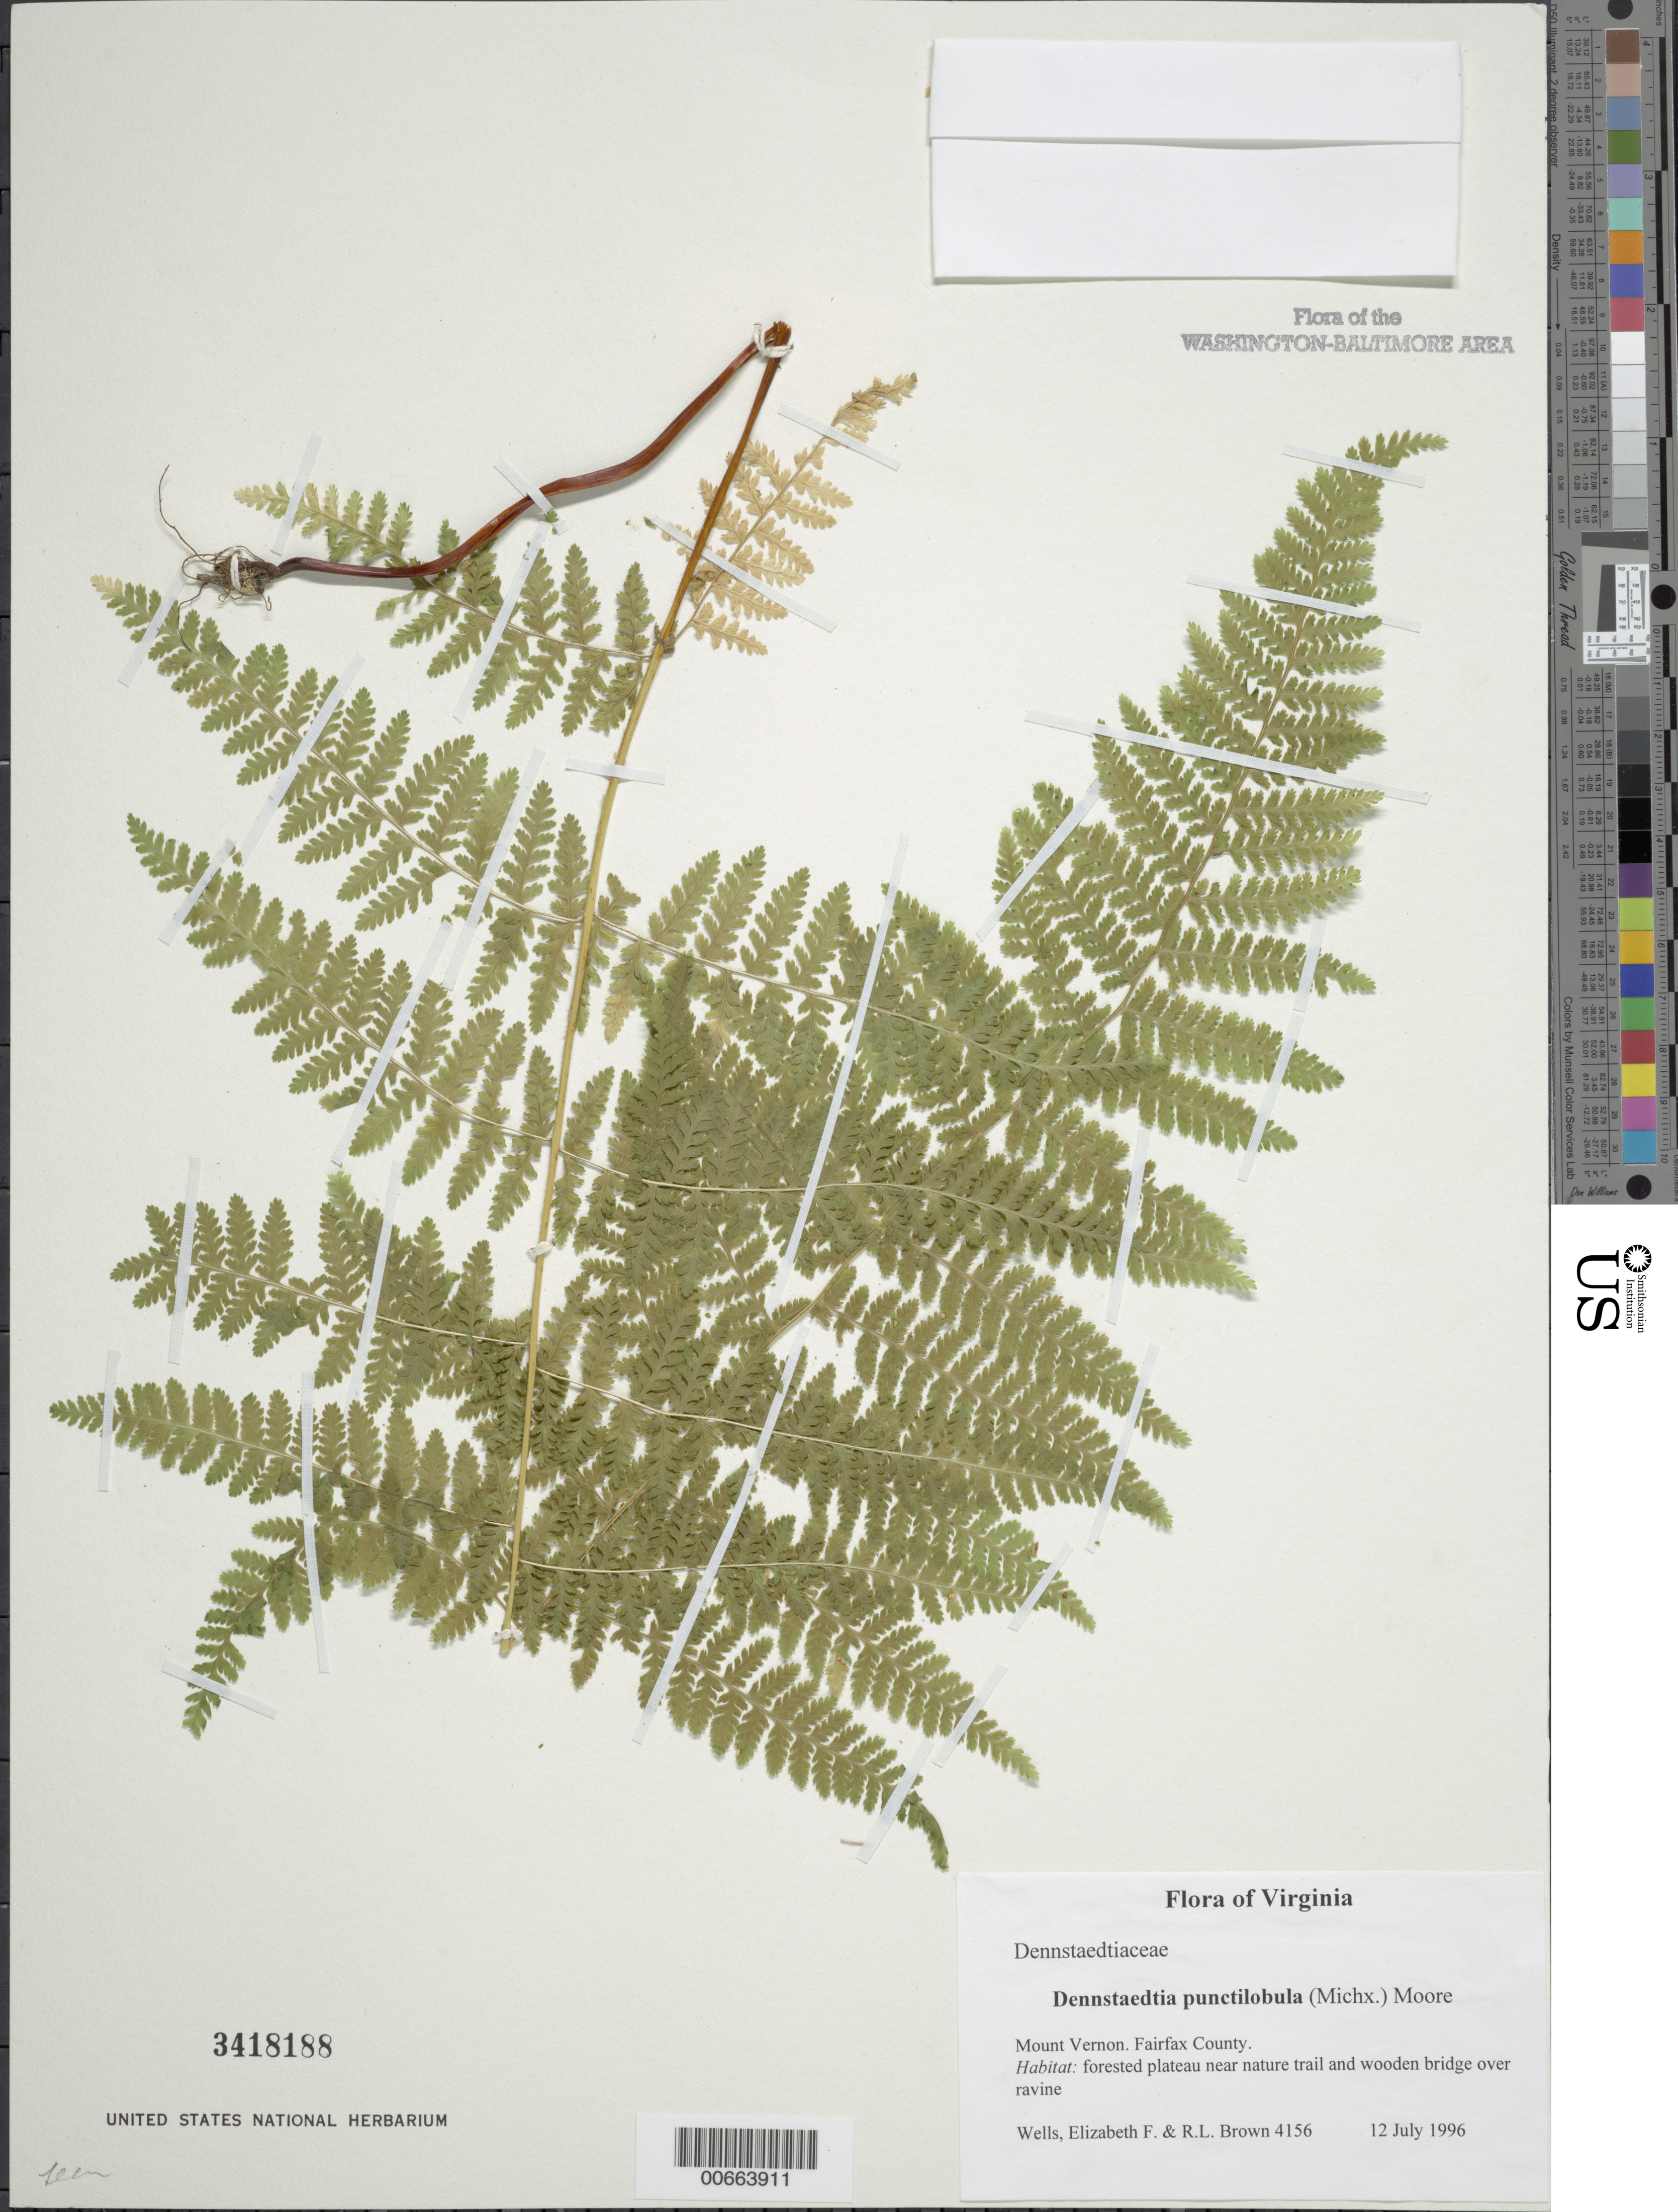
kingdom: Plantae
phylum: Tracheophyta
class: Polypodiopsida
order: Polypodiales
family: Dennstaedtiaceae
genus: Dennstaedtia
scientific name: Dennstaedtia punctilobula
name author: (Michx.) T. Moore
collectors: E. F. Wells & R. L. Brown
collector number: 4156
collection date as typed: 12 Jul 1996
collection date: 1996-07-12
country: United States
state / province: Virginia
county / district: Fairfax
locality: Mount Vernon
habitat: forested plateau near nature trail and wooden bridge over ravine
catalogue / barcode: US 3418188